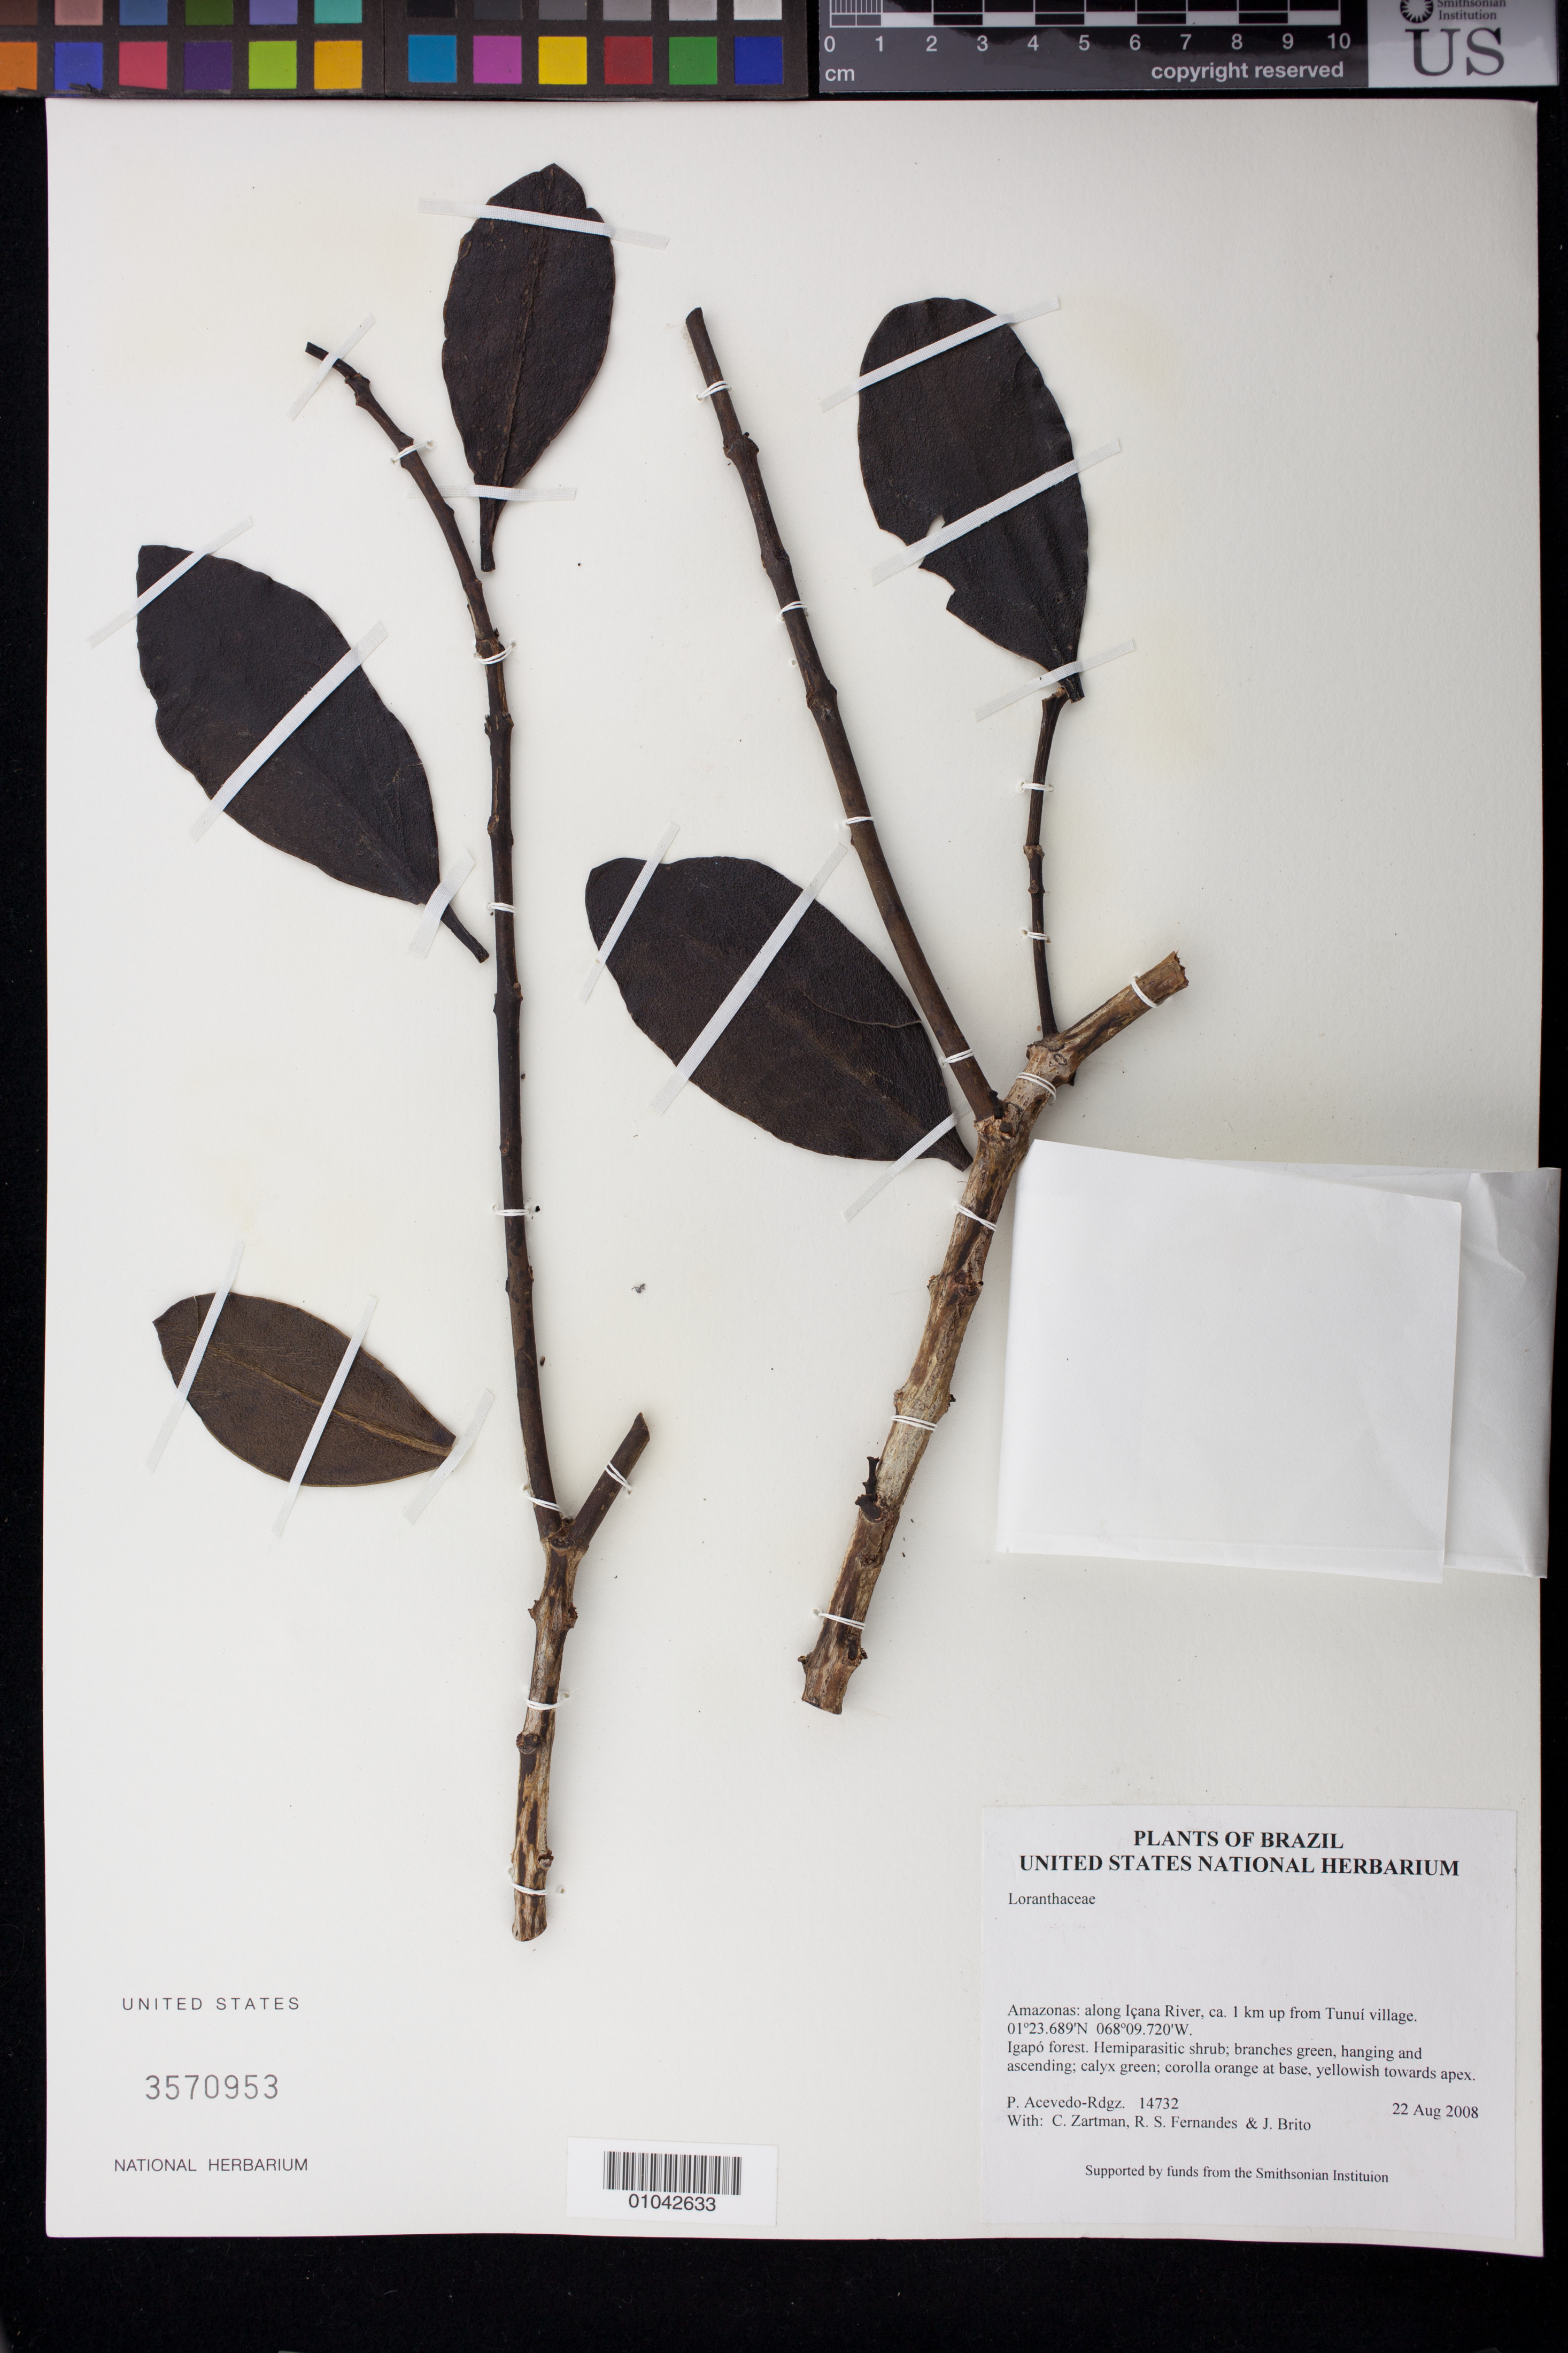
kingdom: Plantae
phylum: Tracheophyta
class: Magnoliopsida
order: Santalales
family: Loranthaceae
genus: Psittacanthus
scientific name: Psittacanthus clusiifolius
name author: Eichler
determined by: Ramos, J. F.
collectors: P. Acevedo-Rodr., C. Zartman, R. Fernandes & J. Brito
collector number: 14732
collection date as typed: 22 Aug 2008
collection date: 2008-08-22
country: Brazil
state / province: Amazonas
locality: Amazonas: along Içana River, ca. 1 km up from Tunuí village.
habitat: Igapó forest.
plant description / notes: NY, MO, US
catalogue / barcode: US 3570953